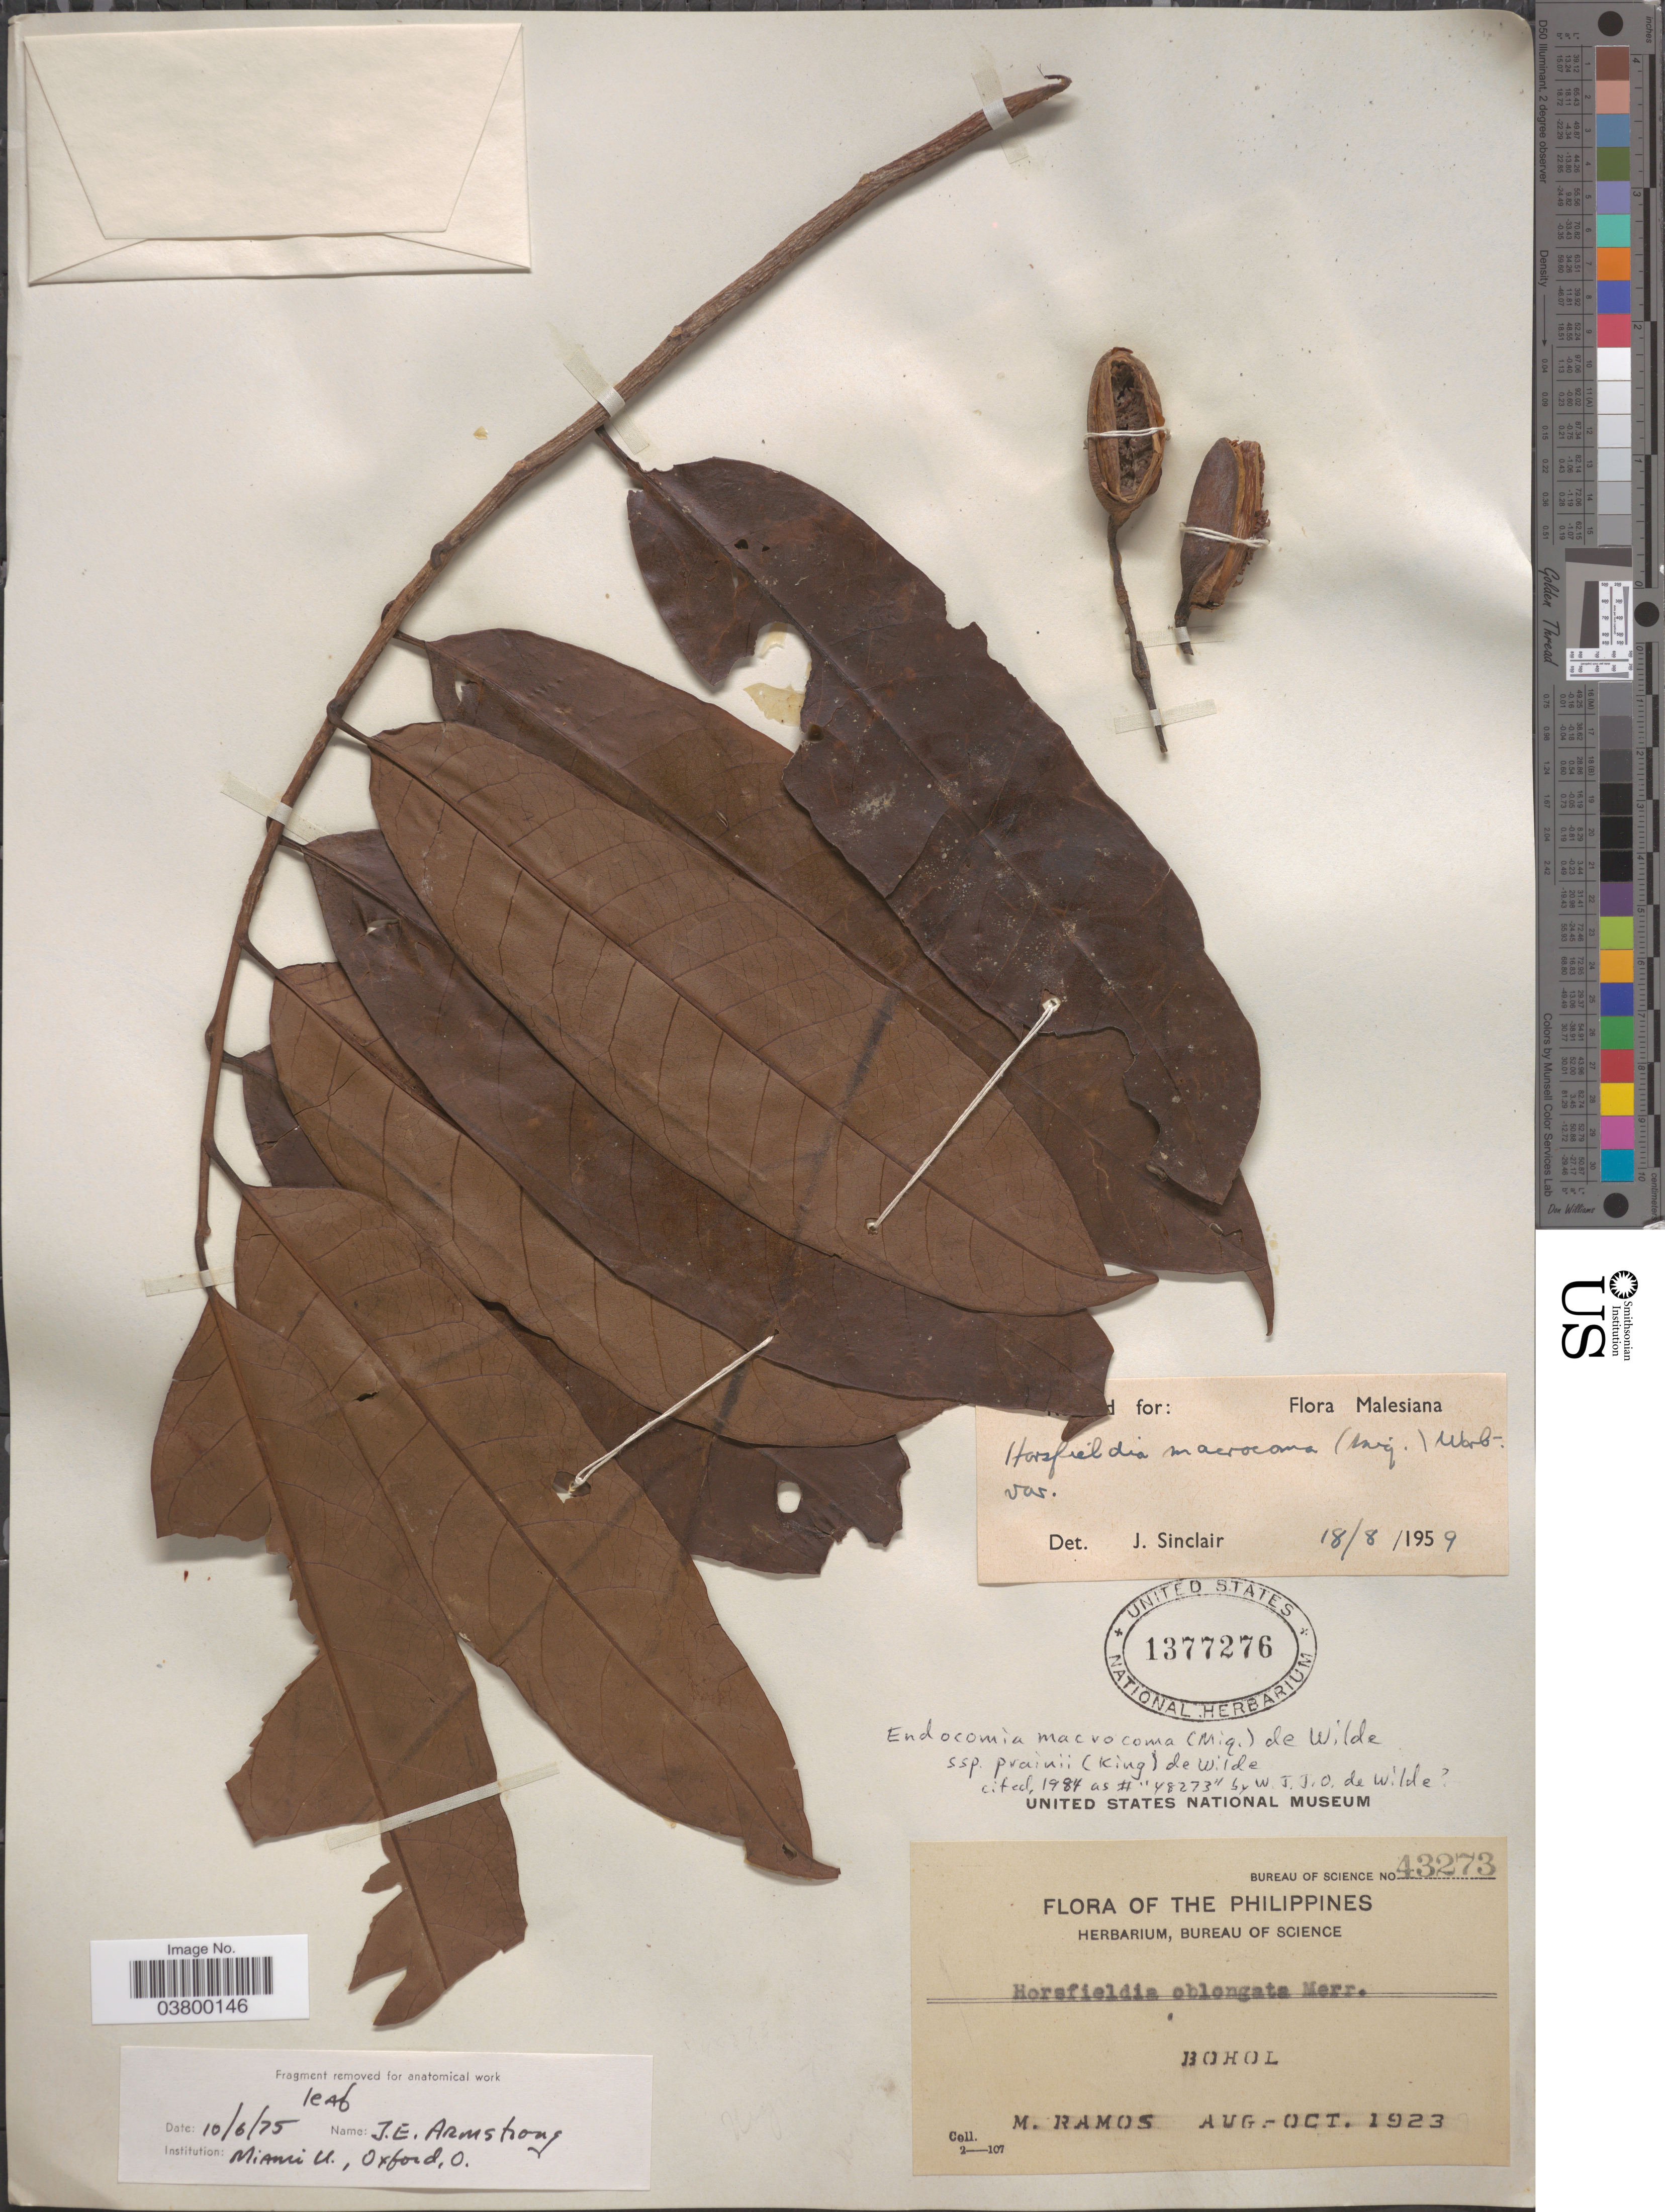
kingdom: Plantae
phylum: Tracheophyta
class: Magnoliopsida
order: Magnoliales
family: Myristicaceae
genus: Endocomia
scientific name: Endocomia macrocoma subsp. prainii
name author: (King) W.J. de Wilde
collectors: M. Ramos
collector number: Bureau of Science 43273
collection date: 1923-08/1923-10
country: Philippines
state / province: Central Visayas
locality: Bohol.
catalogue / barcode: US 1377276